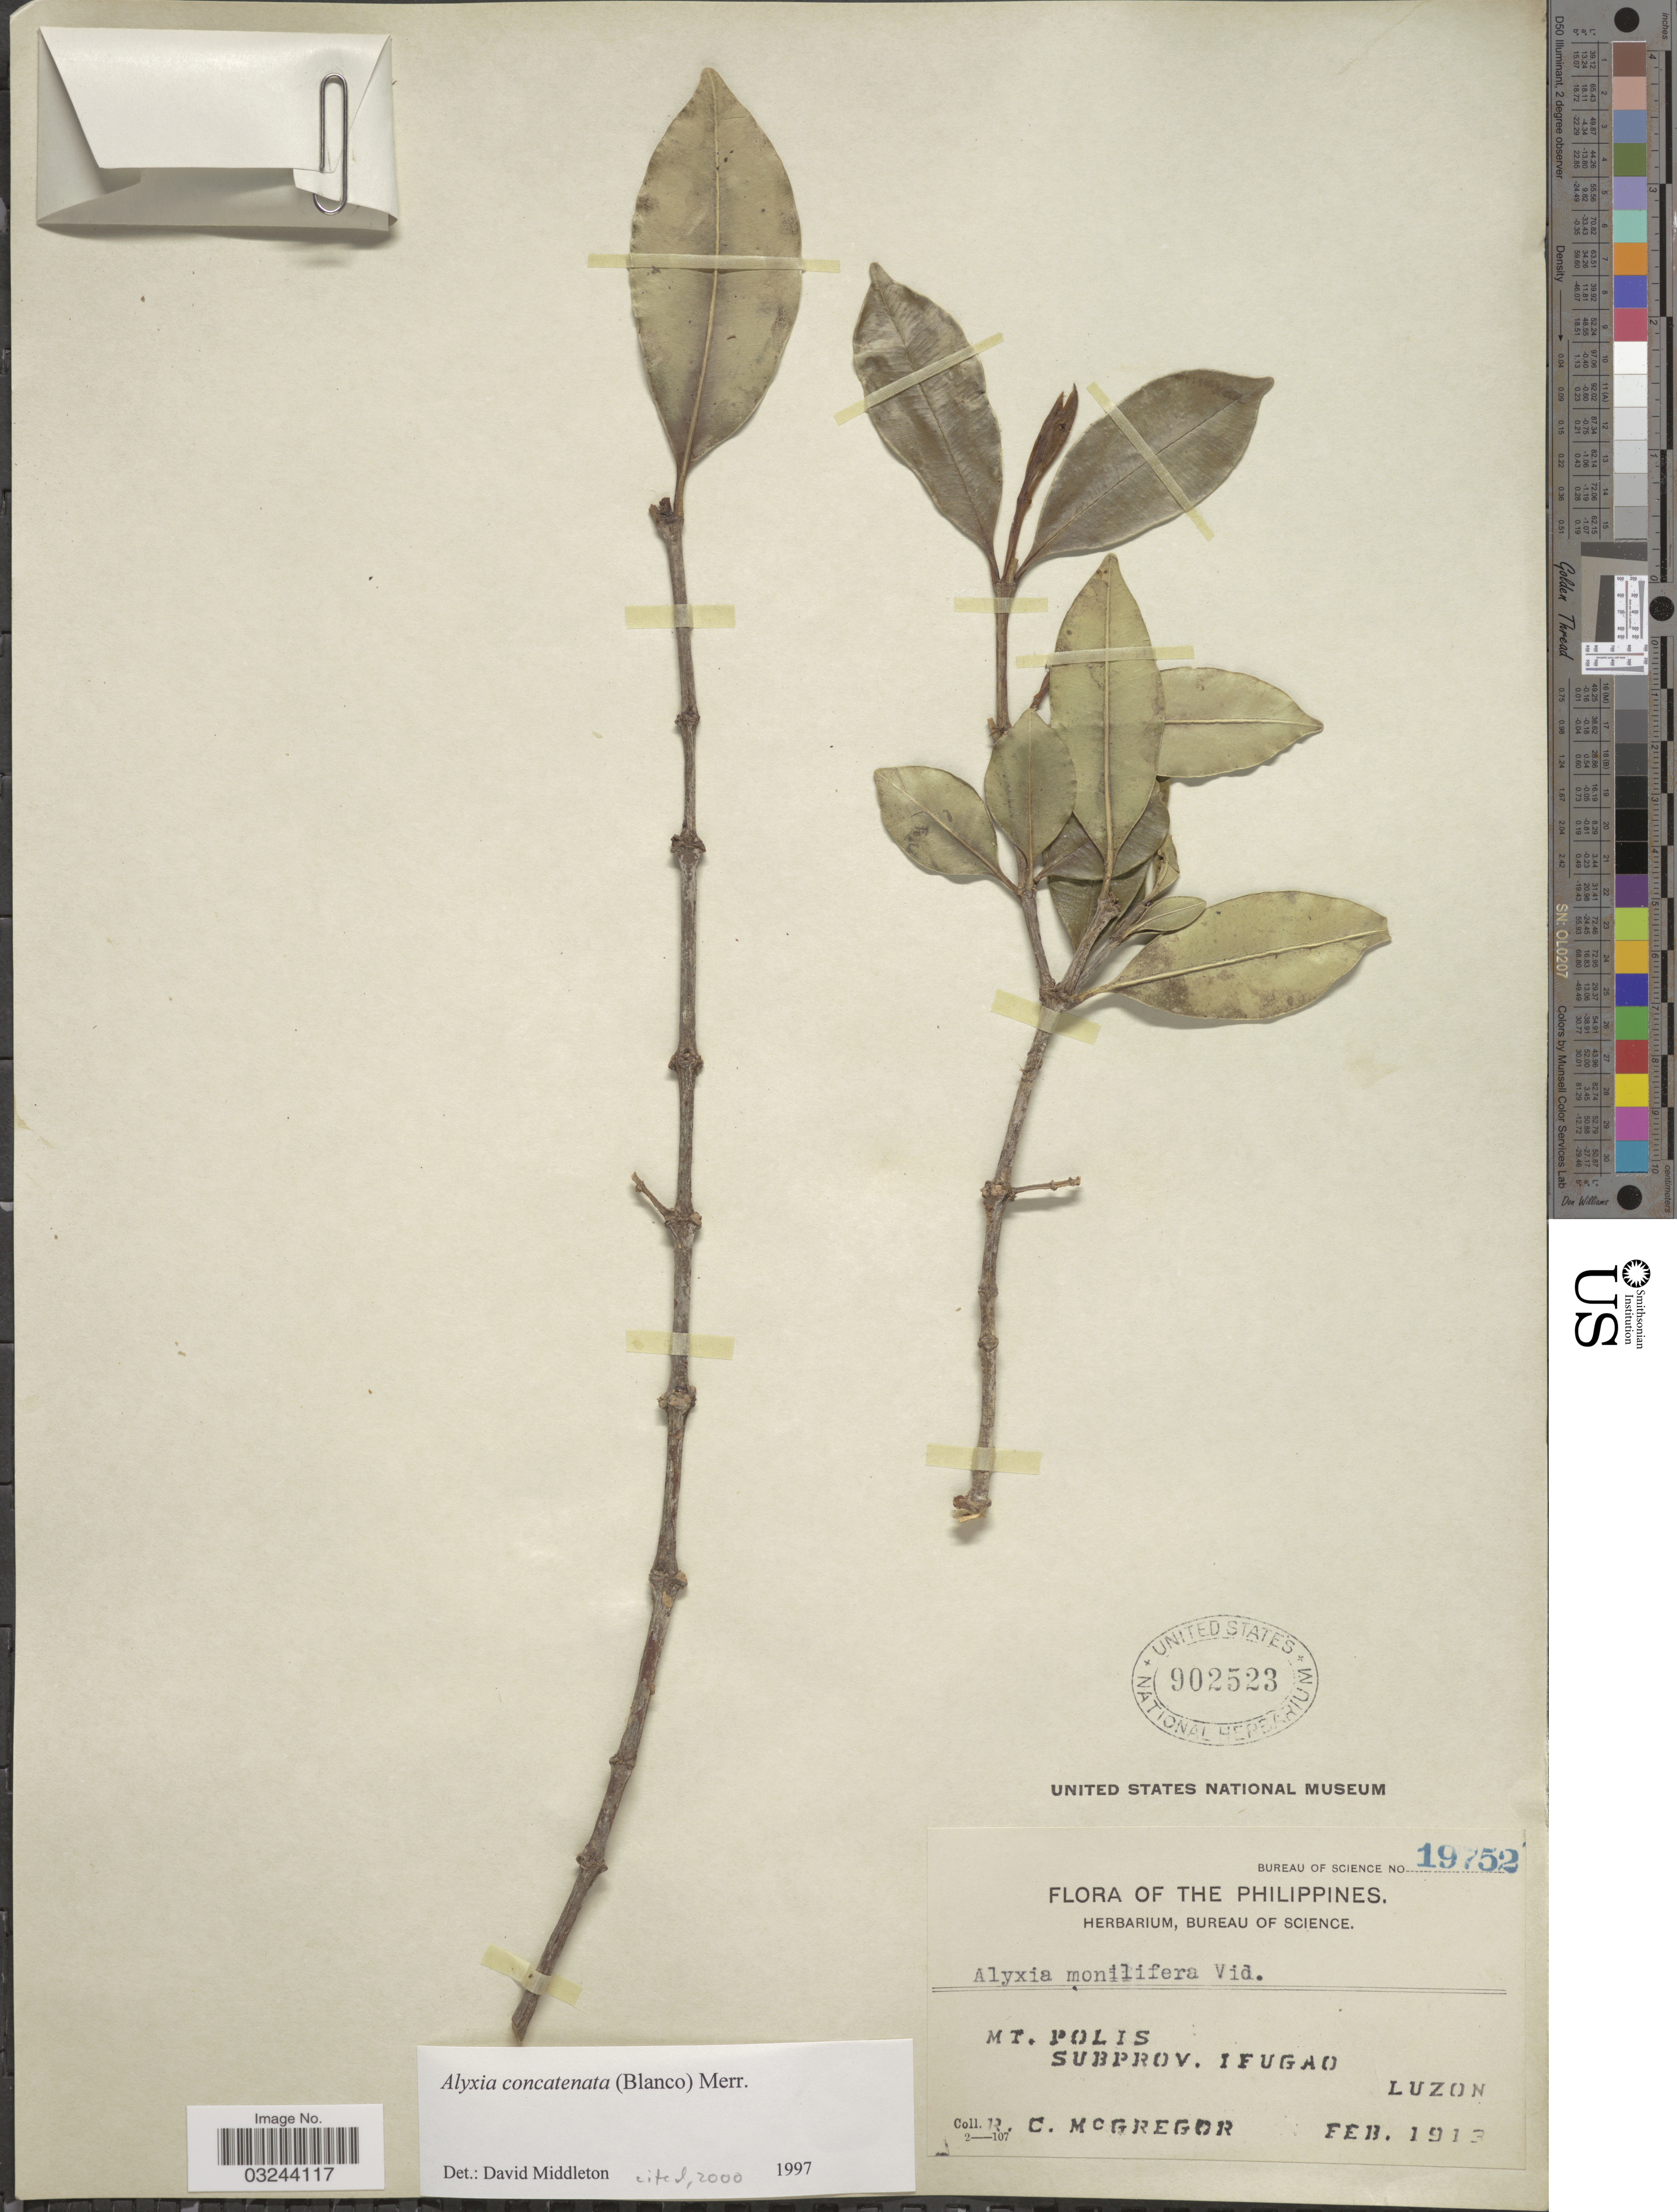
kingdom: Plantae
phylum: Tracheophyta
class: Magnoliopsida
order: Gentianales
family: Apocynaceae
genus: Alyxia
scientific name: Alyxia concatenata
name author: (Blanco) Merr.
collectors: R. C. McGregor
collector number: Bureau of Science 19752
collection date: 1913-02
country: Philippines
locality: Mt. Polis, Subprov. Ifugao, Luzon.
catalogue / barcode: US 902523